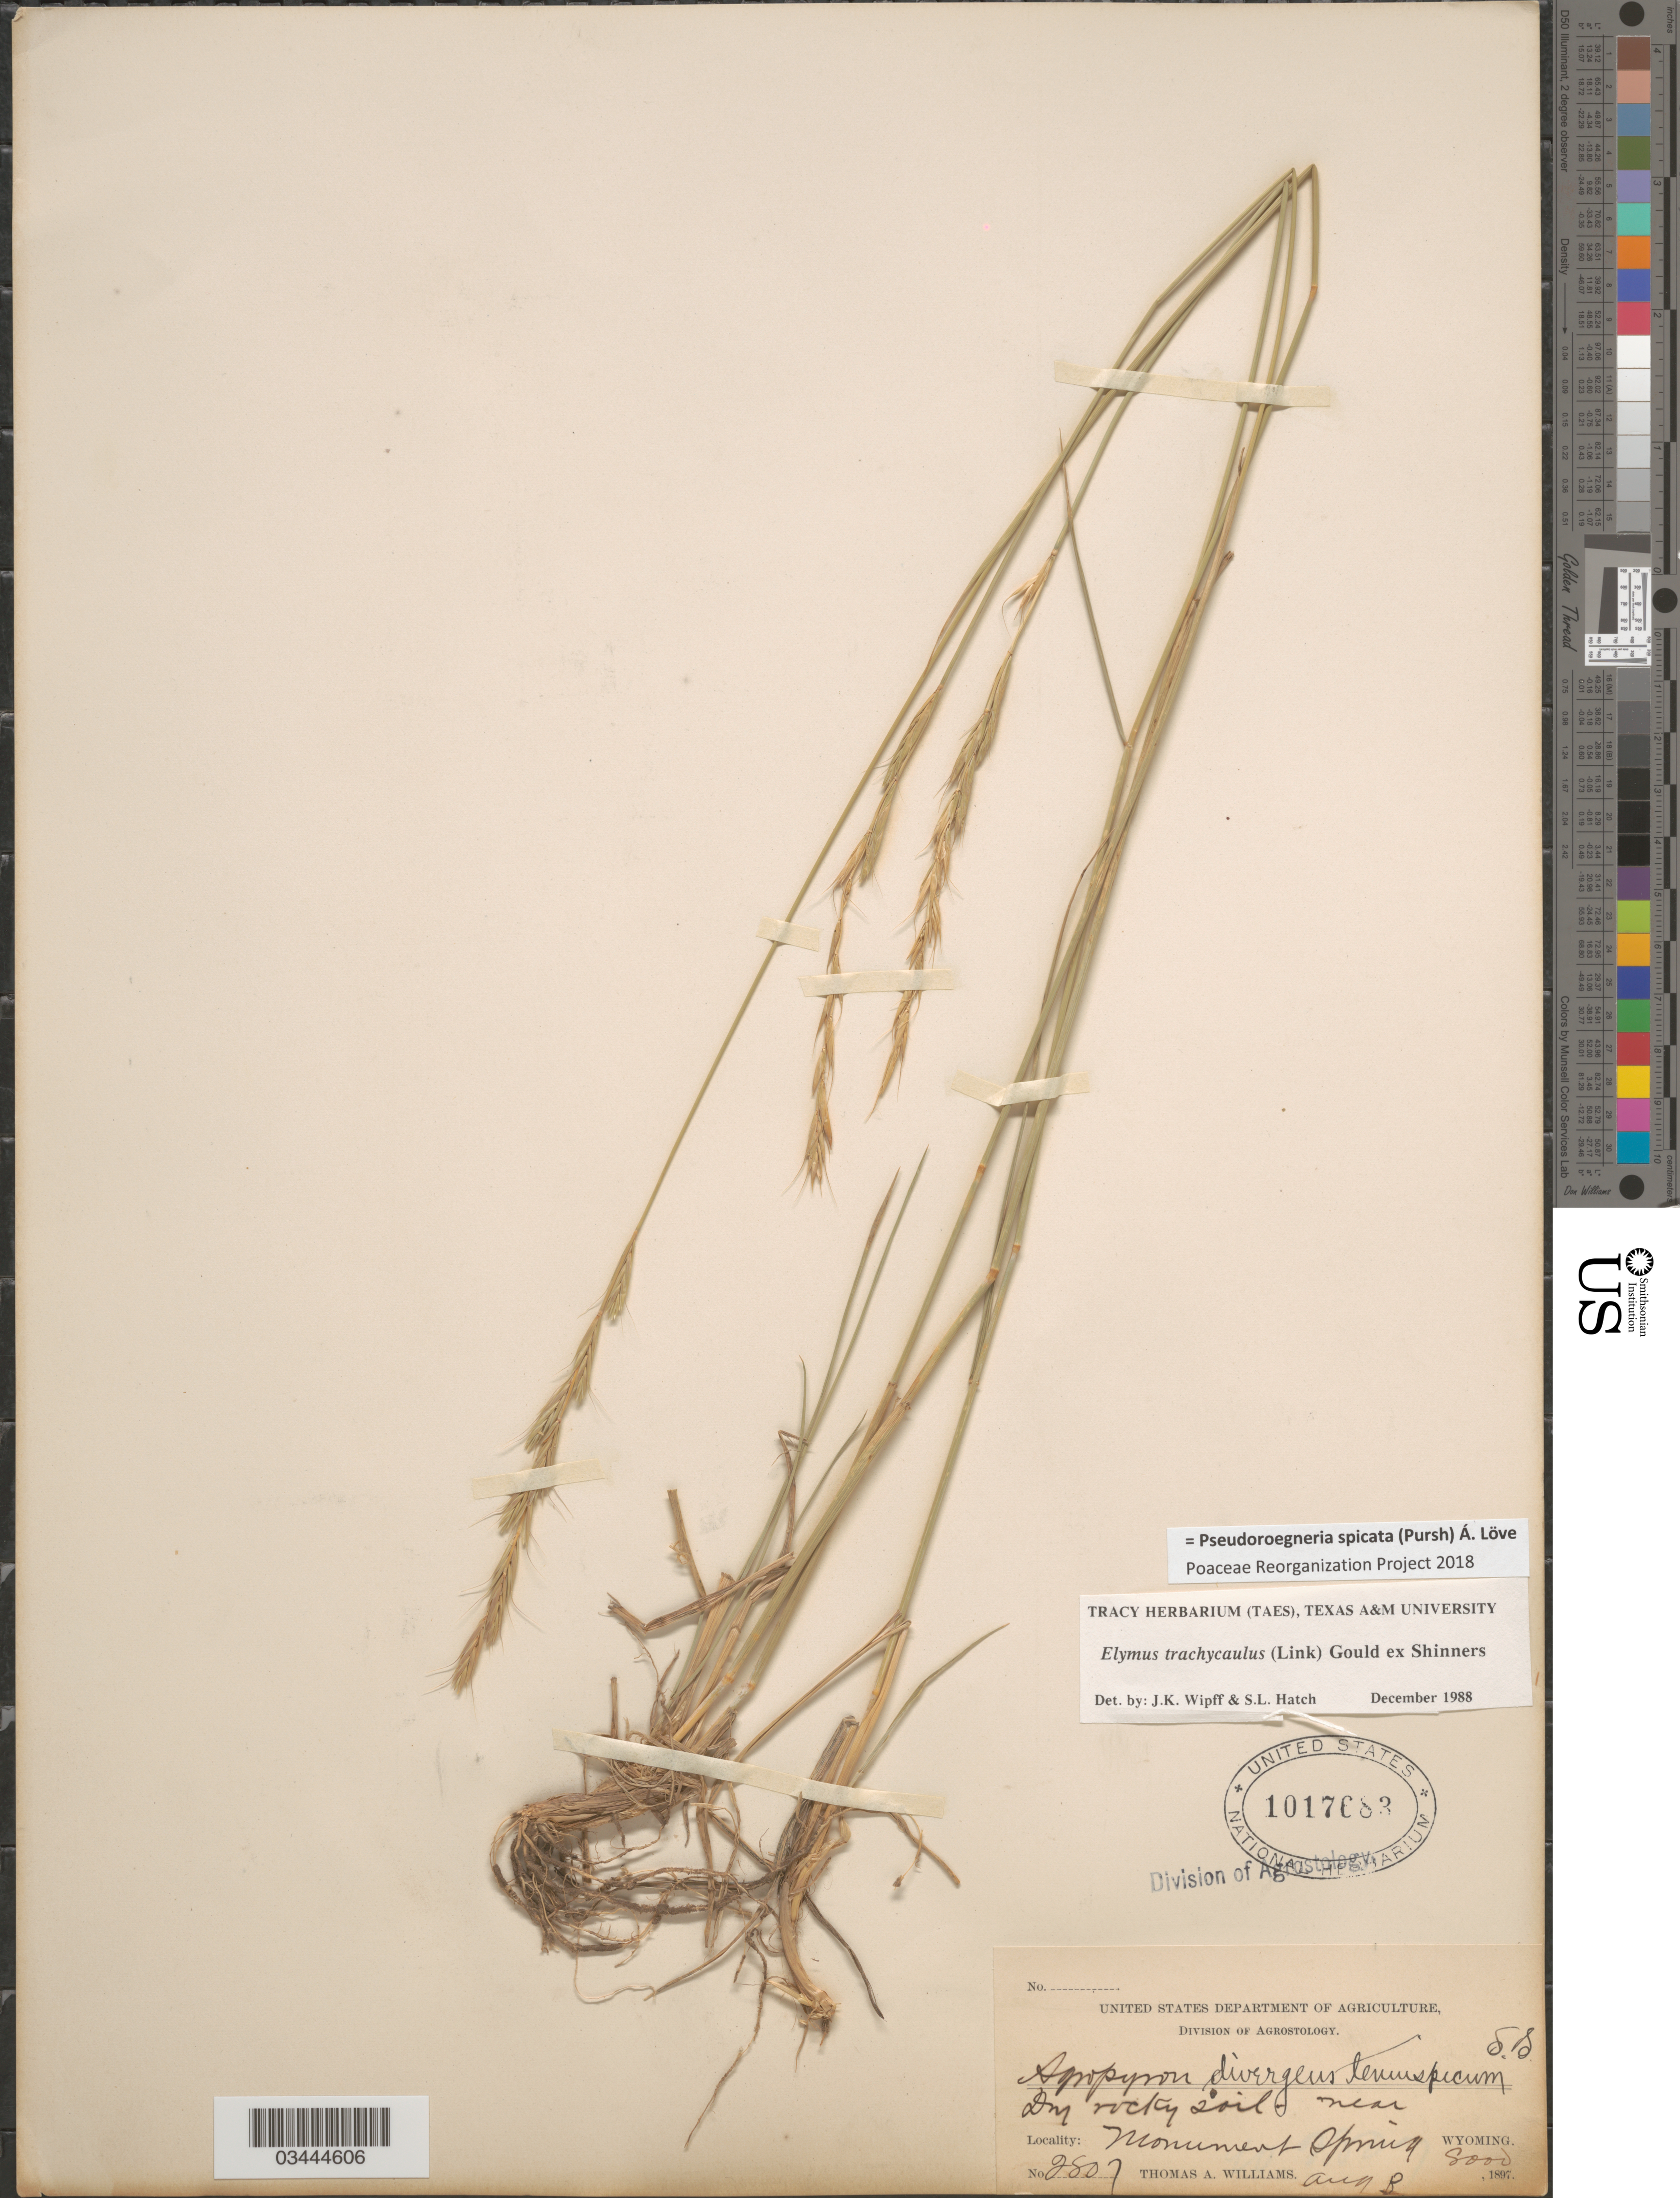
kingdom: Plantae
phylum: Tracheophyta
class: Liliopsida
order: Poales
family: Poaceae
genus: Pseudoroegneria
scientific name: Pseudoroegneria spicata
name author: (Pursh) Á. Löve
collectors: T. A. Williams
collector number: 2807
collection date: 1897-08-08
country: United States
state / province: Wyoming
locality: Dry rocky soil near Monument Spring.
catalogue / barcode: US 1017683